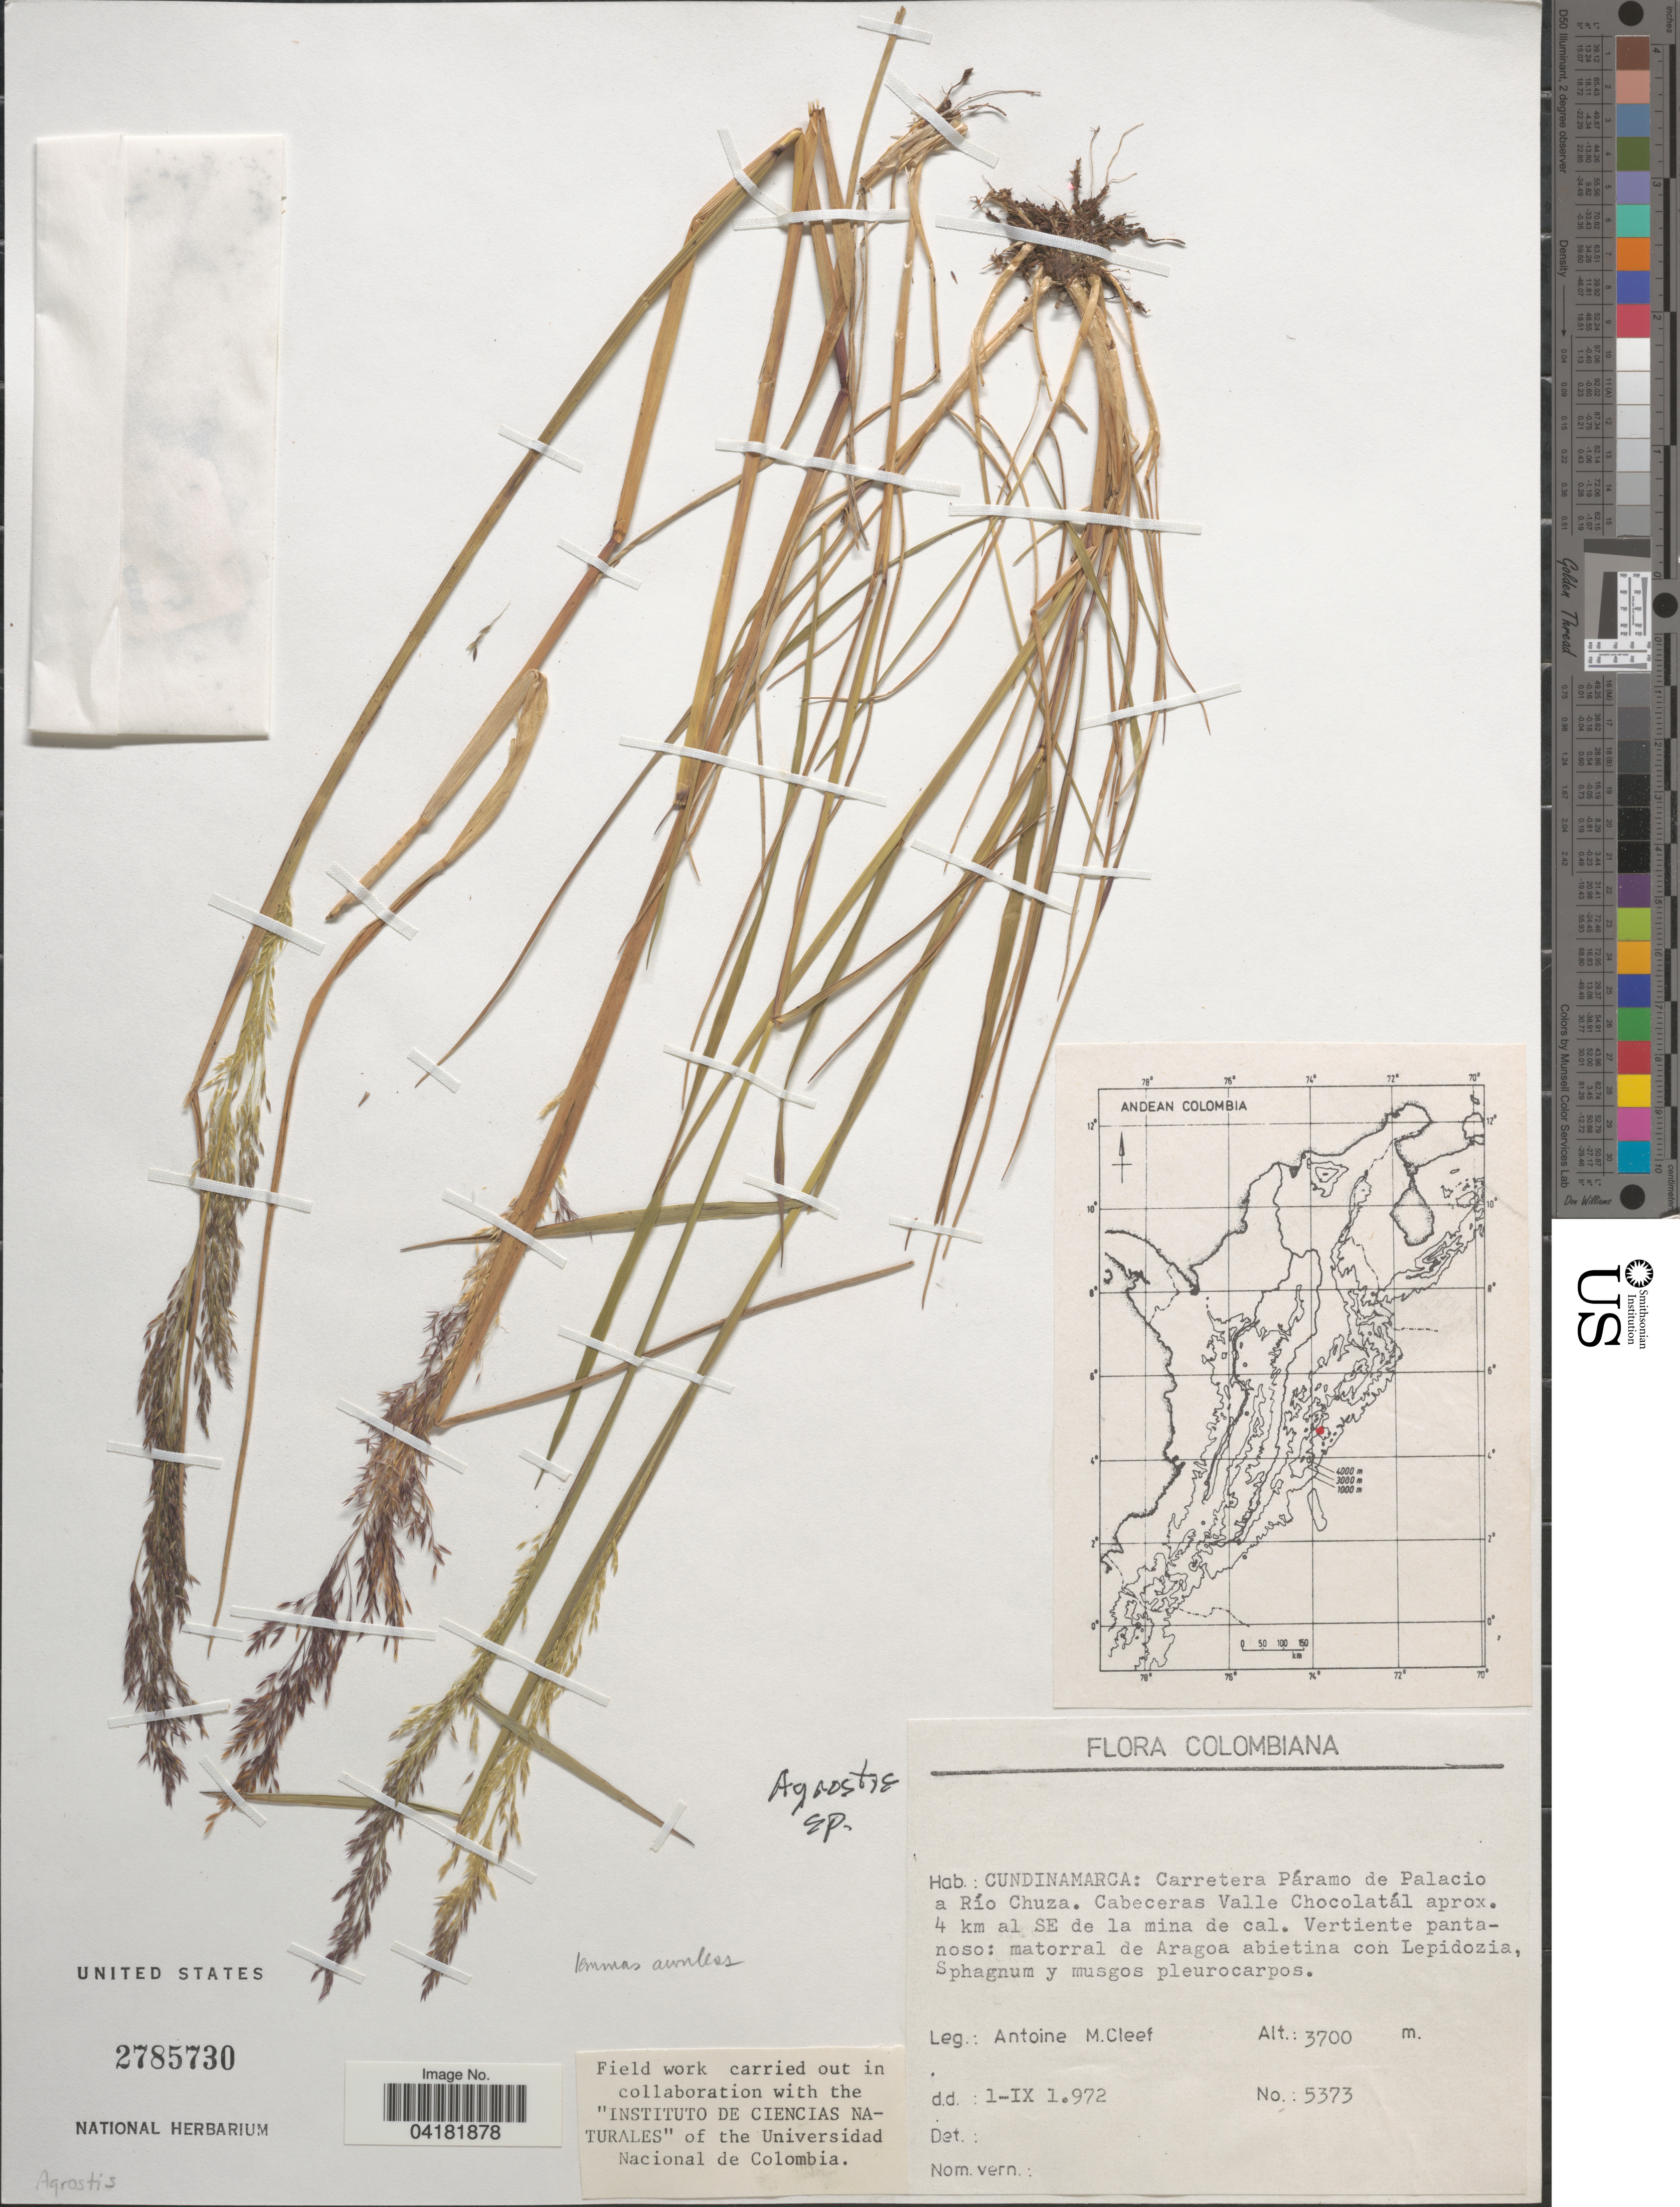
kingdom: Plantae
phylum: Tracheophyta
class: Liliopsida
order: Poales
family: Poaceae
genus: Agrostis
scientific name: Agrostis sp.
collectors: A. M. Cleef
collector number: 5373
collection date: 1972-09-01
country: Colombia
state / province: Cundinamarca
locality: Colombiana. Carretera Pármo de Palacio a Río Chuza. Cabeceras Valle Chocolatál aprox. 4 km al SE de la mina de cal.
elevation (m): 3700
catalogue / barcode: US 2785730